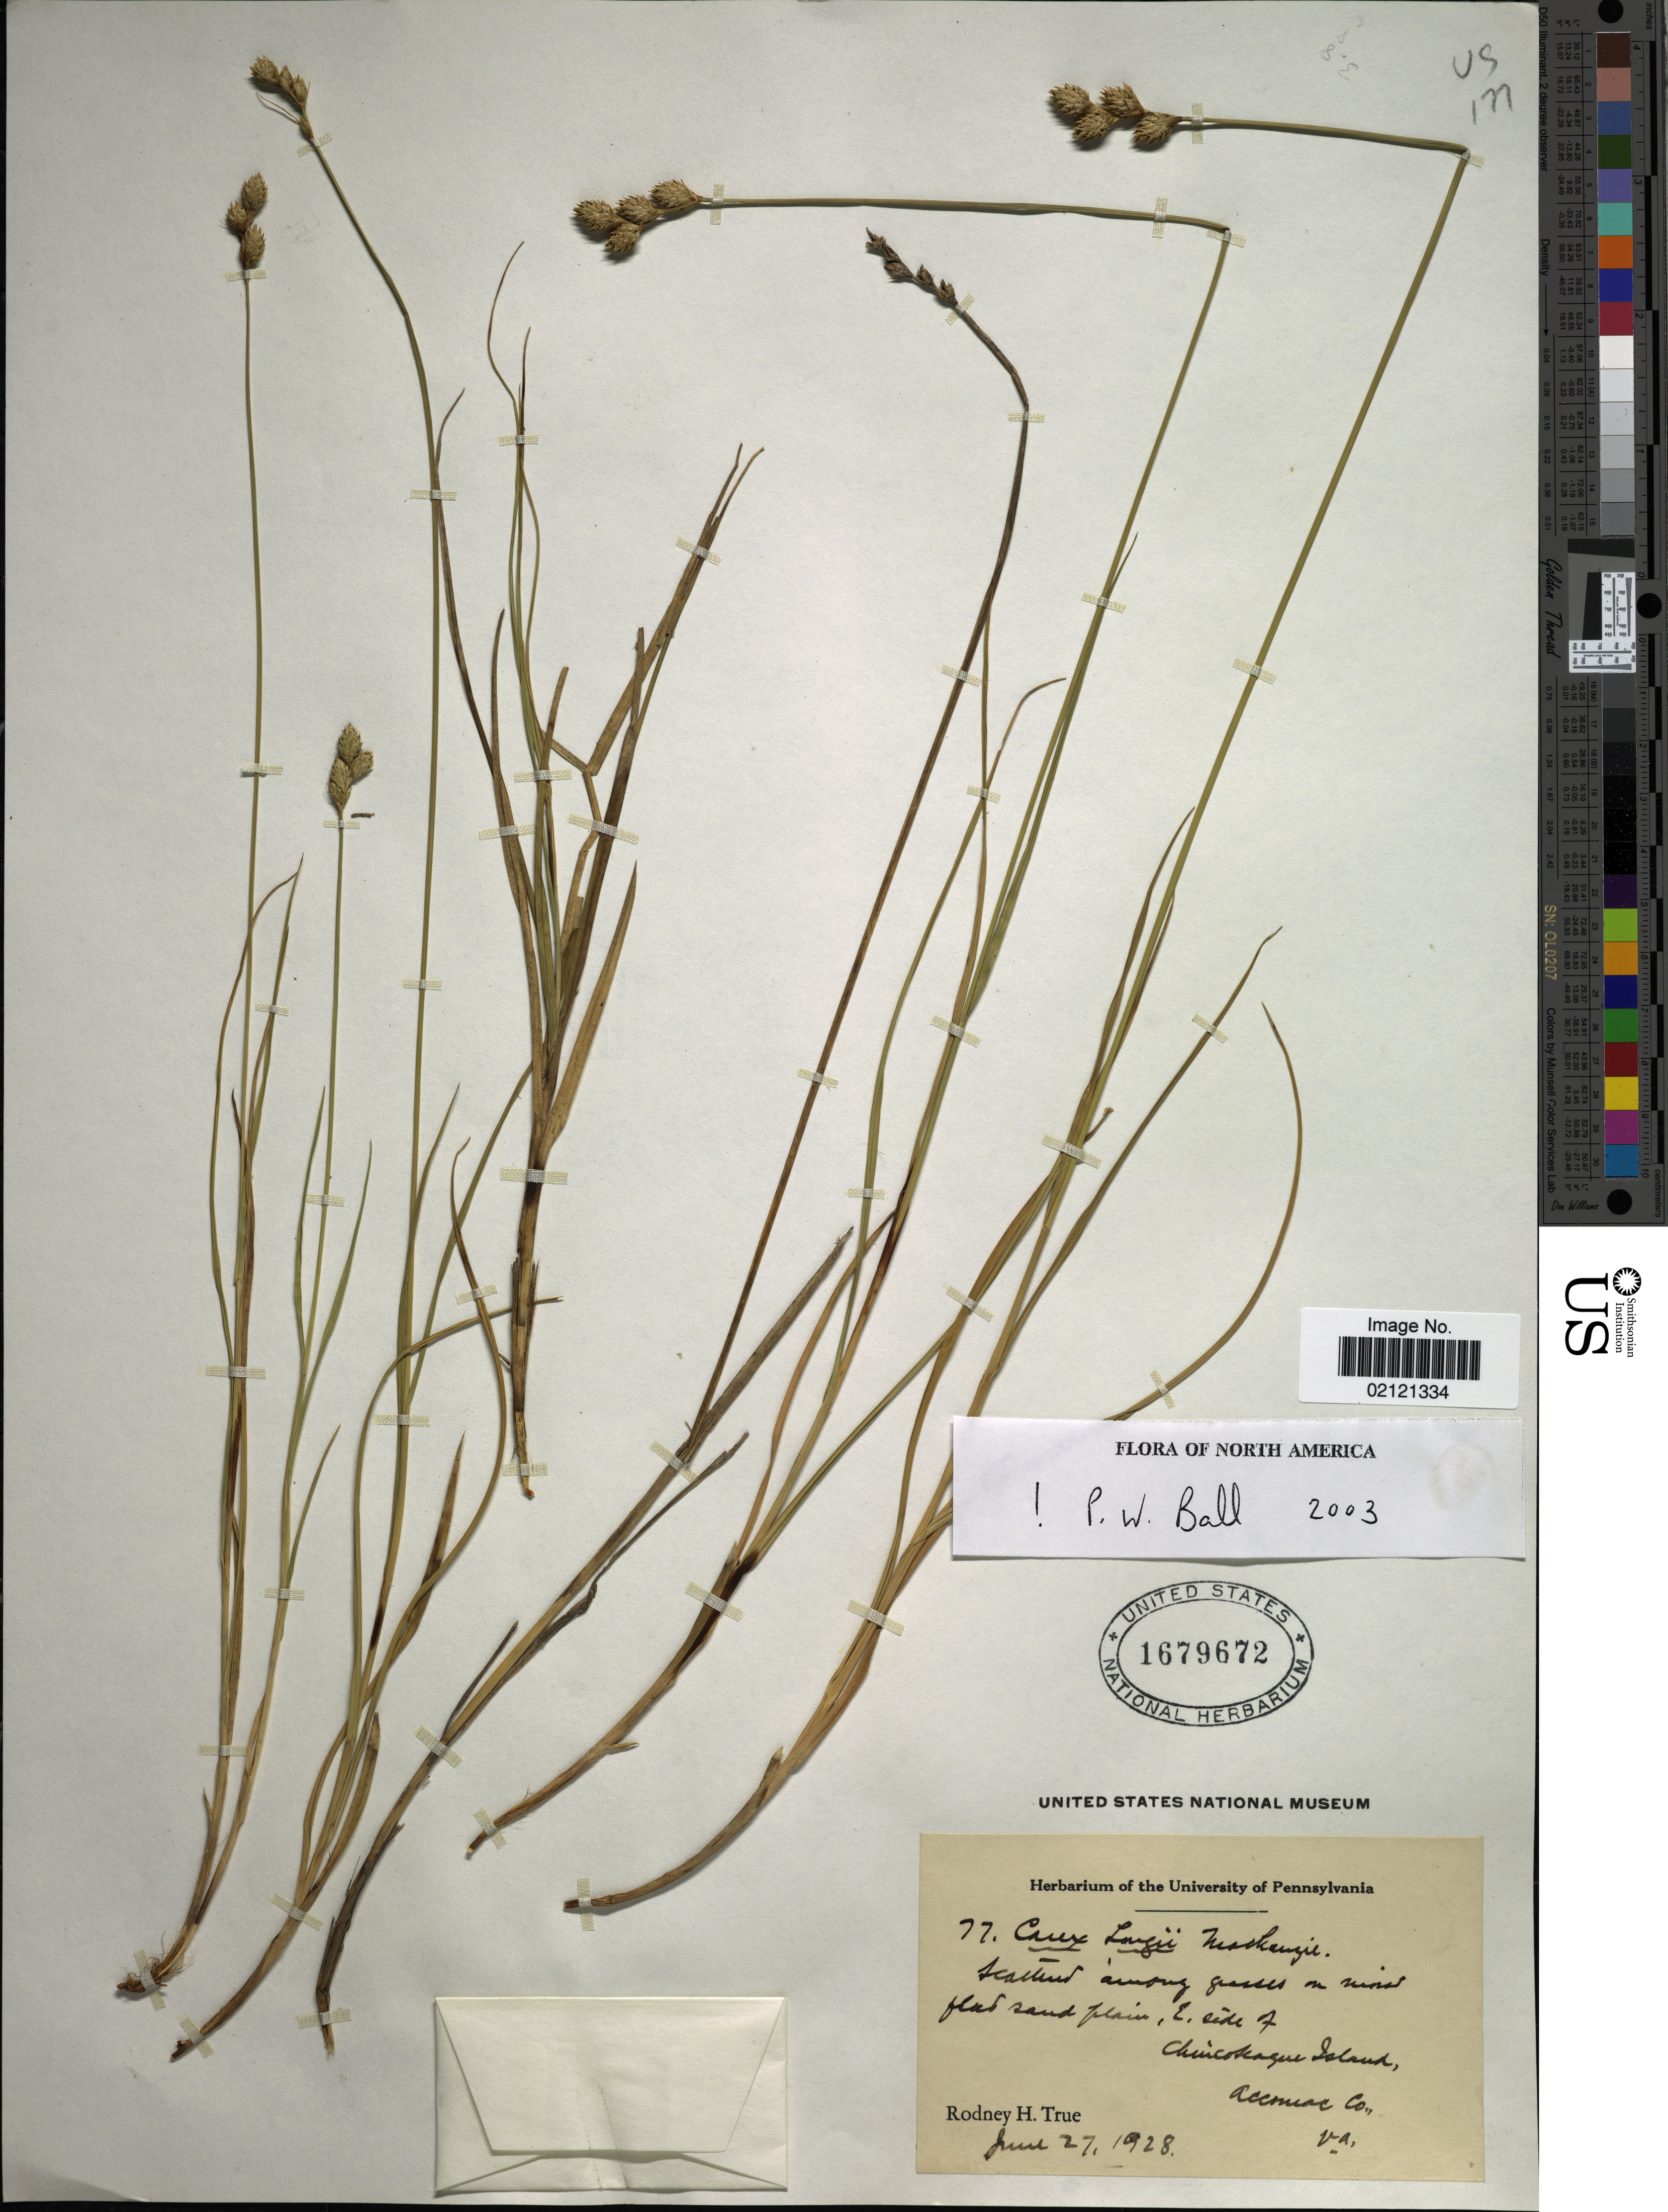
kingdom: Plantae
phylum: Tracheophyta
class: Liliopsida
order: Poales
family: Cyperaceae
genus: Carex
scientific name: Carex longii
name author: Mack.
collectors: R. H. True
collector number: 77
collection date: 1928-10-27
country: United States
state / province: Virginia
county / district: Accomack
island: Chincoteague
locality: E side of Chincoteague Island, Accomac Co.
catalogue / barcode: US 1679672